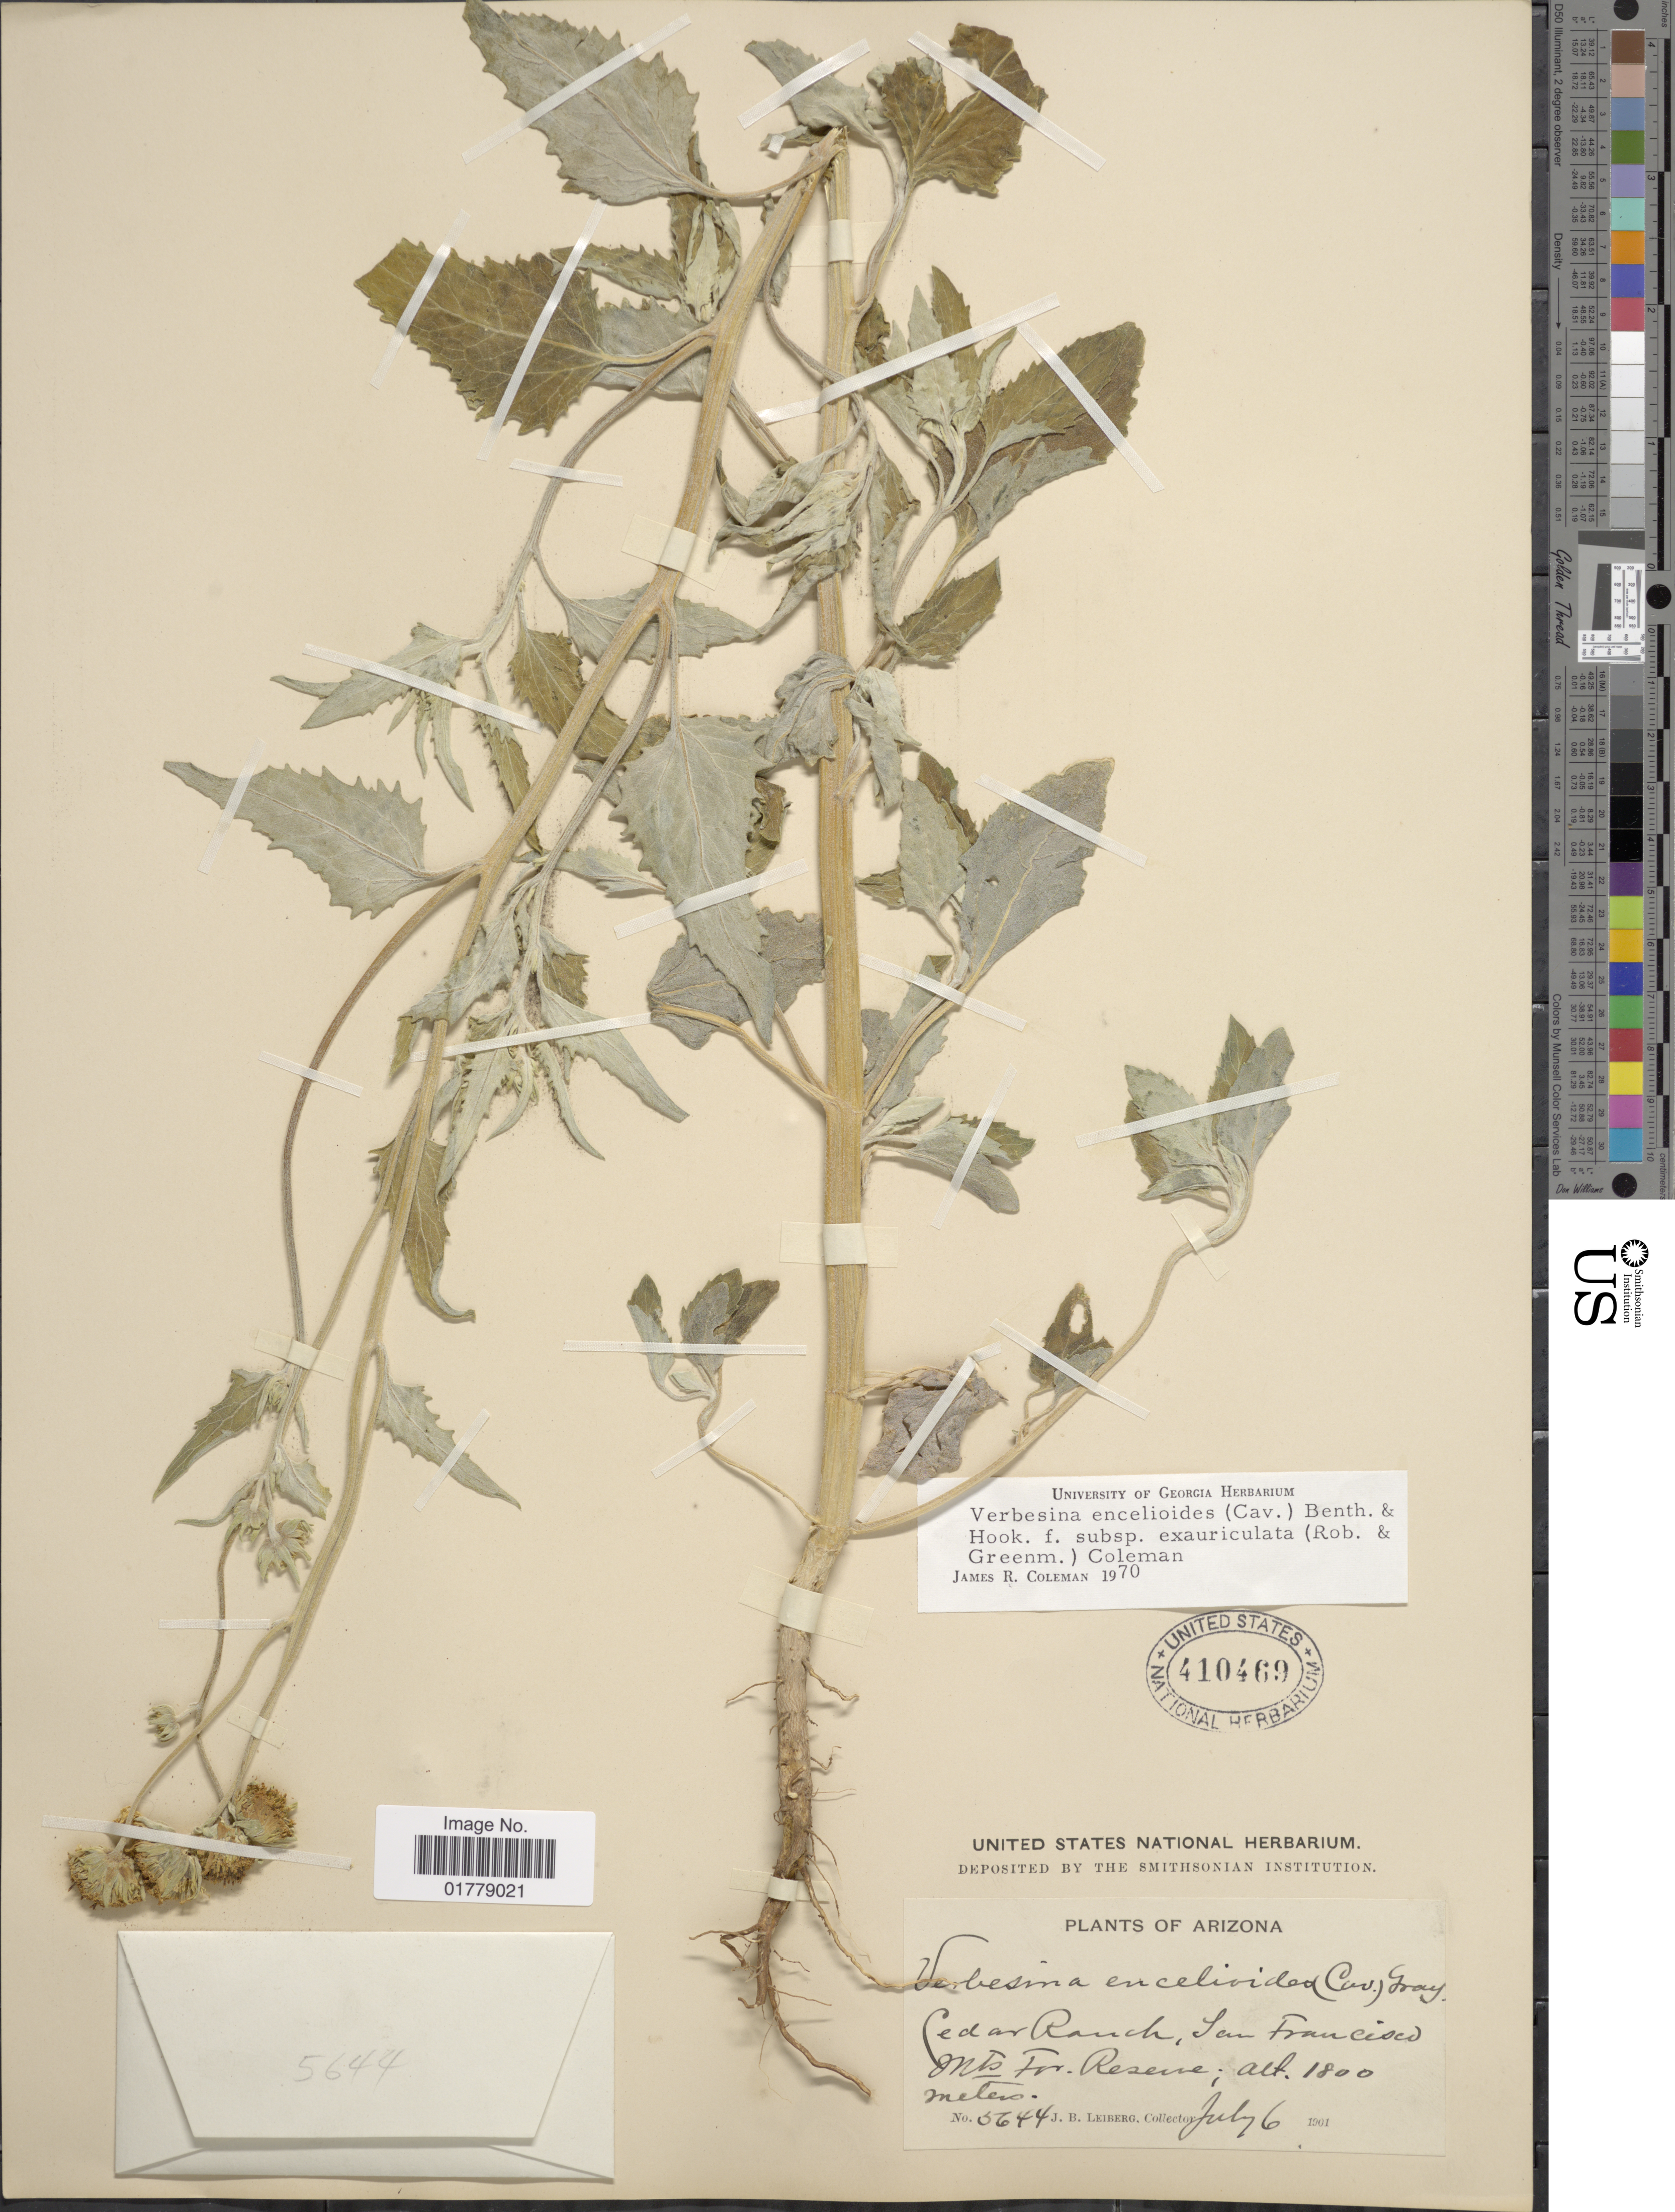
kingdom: Plantae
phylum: Tracheophyta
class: Magnoliopsida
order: Asterales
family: Asteraceae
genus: Verbesina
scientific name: Verbesina encelioides var. cana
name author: (B.L. Rob.) Greenm.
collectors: J. B. Leiberg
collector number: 5644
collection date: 1901-07-06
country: United States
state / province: Arizona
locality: Cedar Ranch, San Francisco Mts. For. Reserve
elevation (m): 1800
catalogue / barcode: US 410469